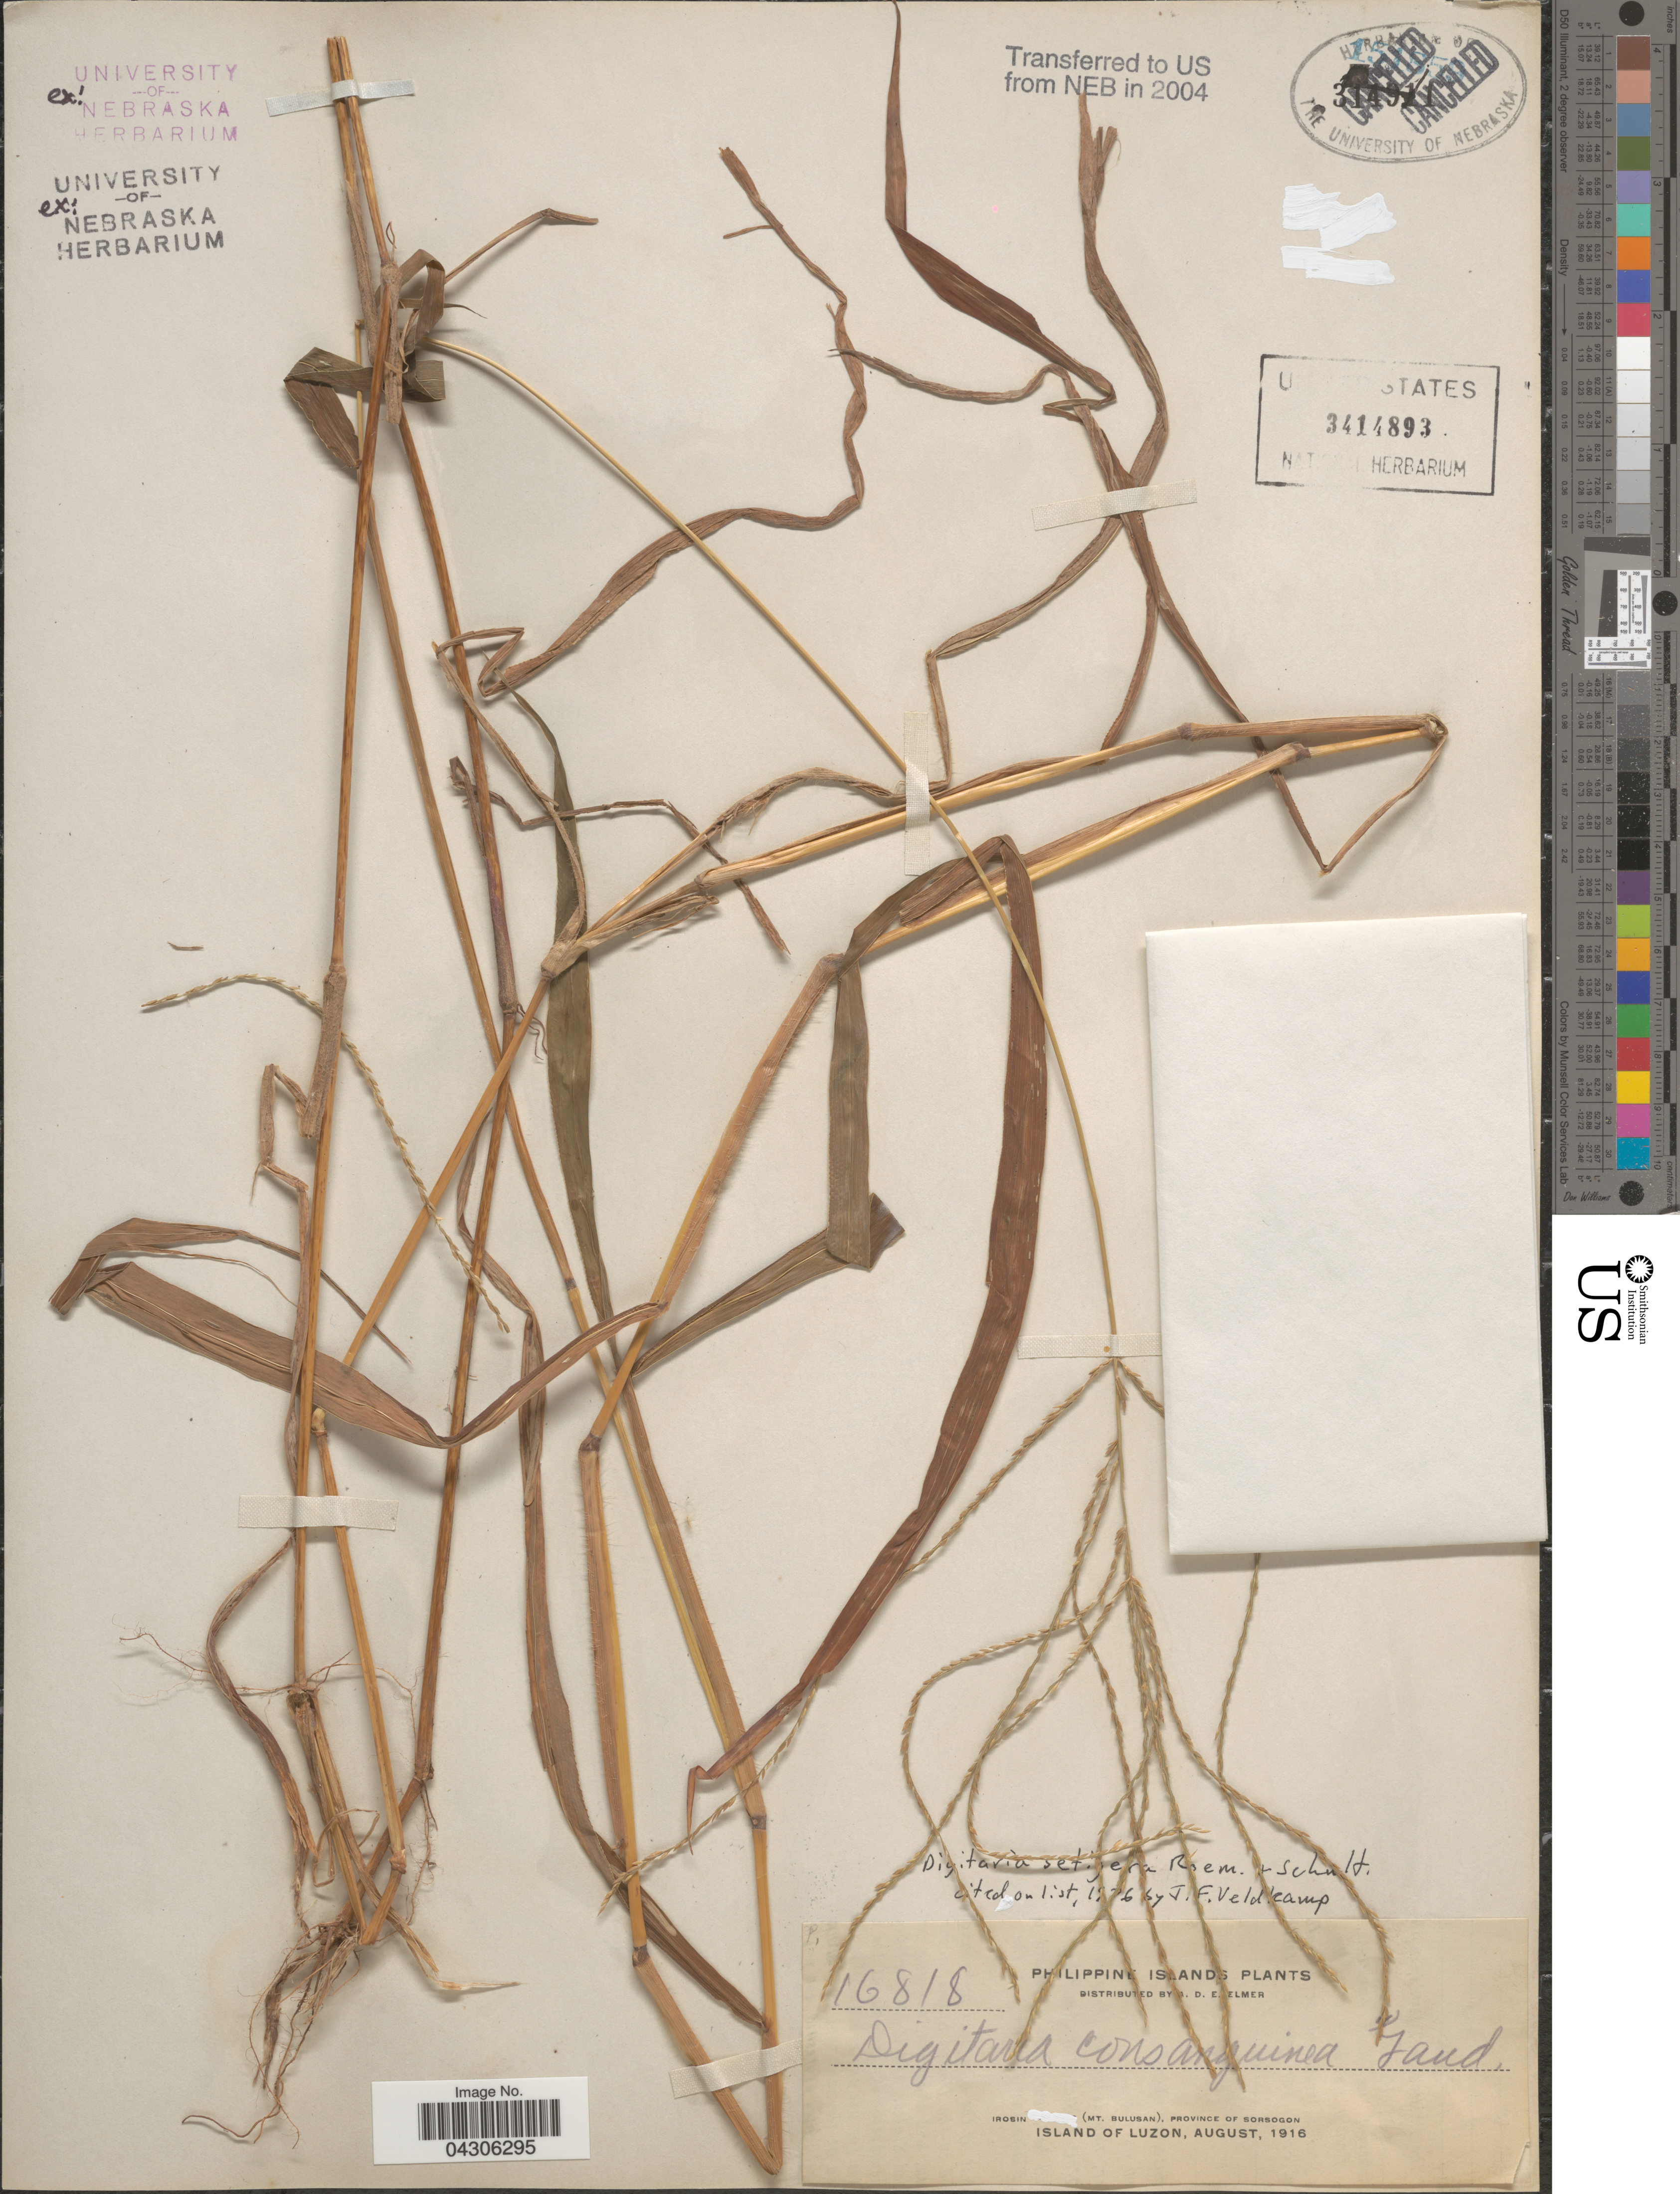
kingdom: Plantae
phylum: Tracheophyta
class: Liliopsida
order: Poales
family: Poaceae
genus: Digitaria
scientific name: Digitaria setigera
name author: Roth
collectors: A. D. E. Elmer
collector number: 16818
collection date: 1916-08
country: Philippines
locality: Philippine Islands. Irosin (Mt. Bulusan), Province of Sorsogon. Island of Luzon.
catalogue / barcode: US 3414893